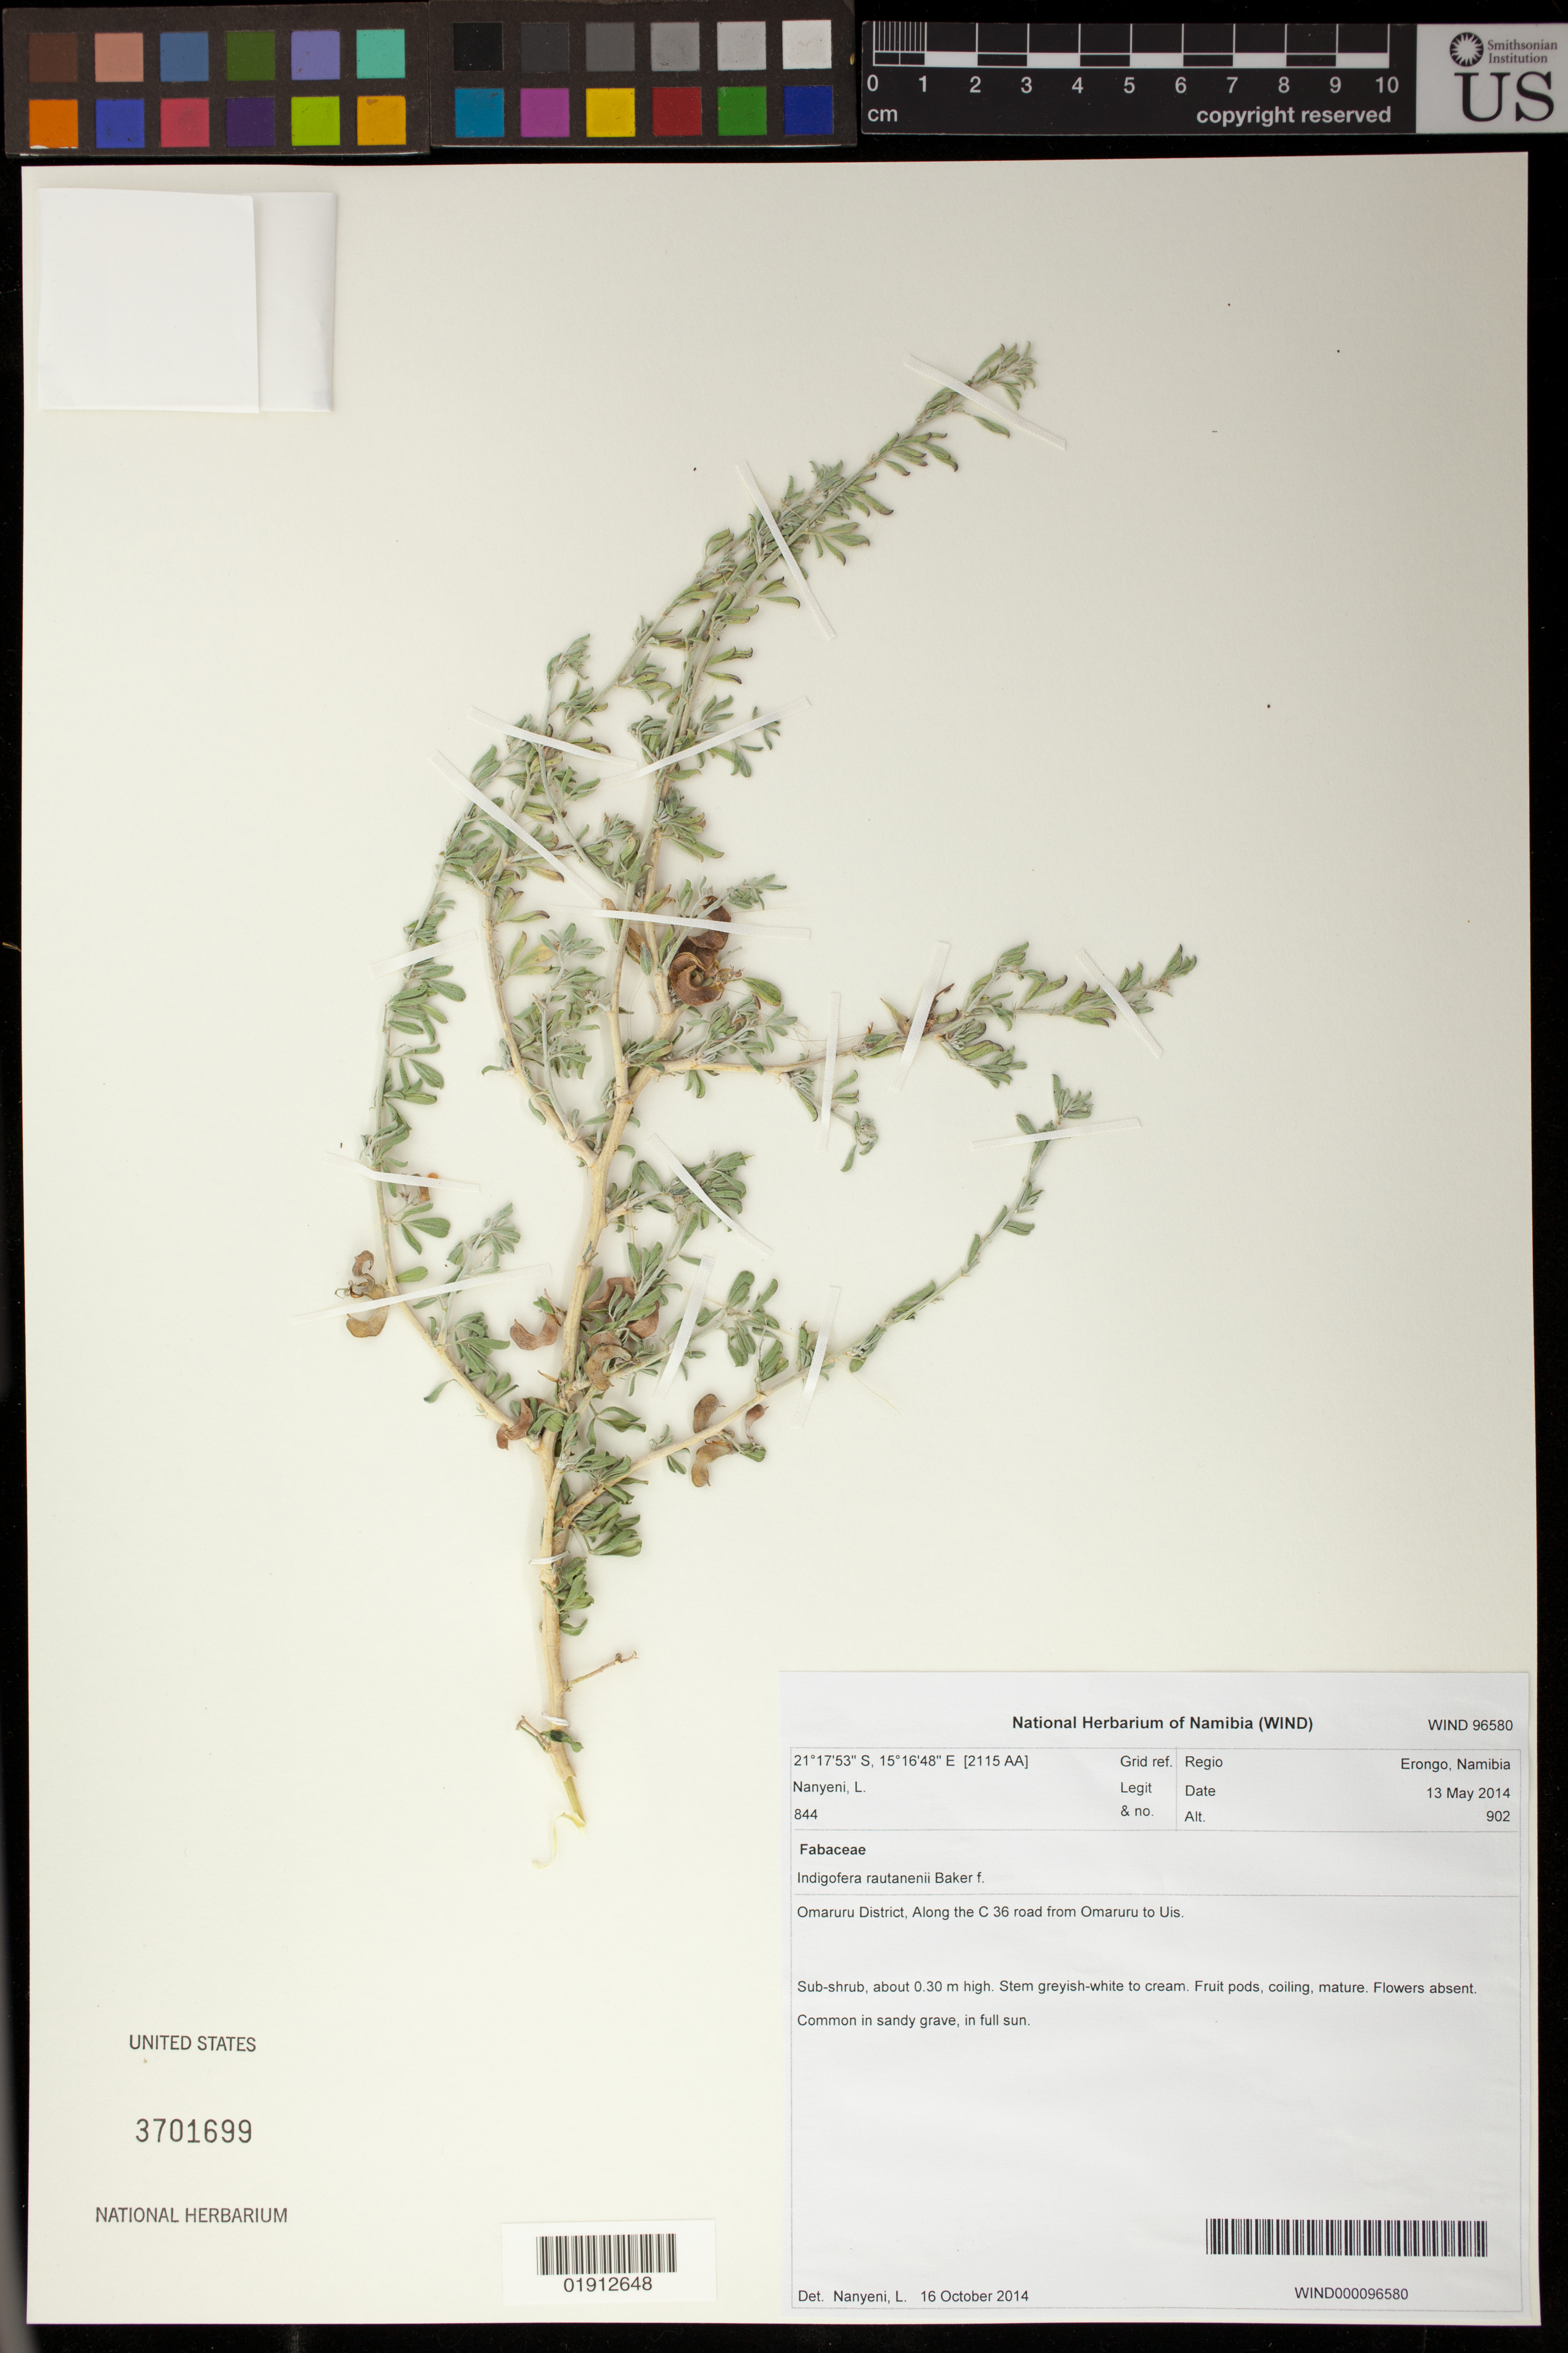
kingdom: Plantae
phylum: Tracheophyta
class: Magnoliopsida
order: Fabales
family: Fabaceae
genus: Indigofera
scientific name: Indigofera rautanenii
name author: Baker f.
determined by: Nanyeni, L.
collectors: L. Nanyeni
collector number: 844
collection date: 2014-05-13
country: Namibia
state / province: Erongo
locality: Omaruru District, Along the C 36 road from Omaruru to Uis.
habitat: Common in sandy grave, in full sun.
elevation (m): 902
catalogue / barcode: US 3701699